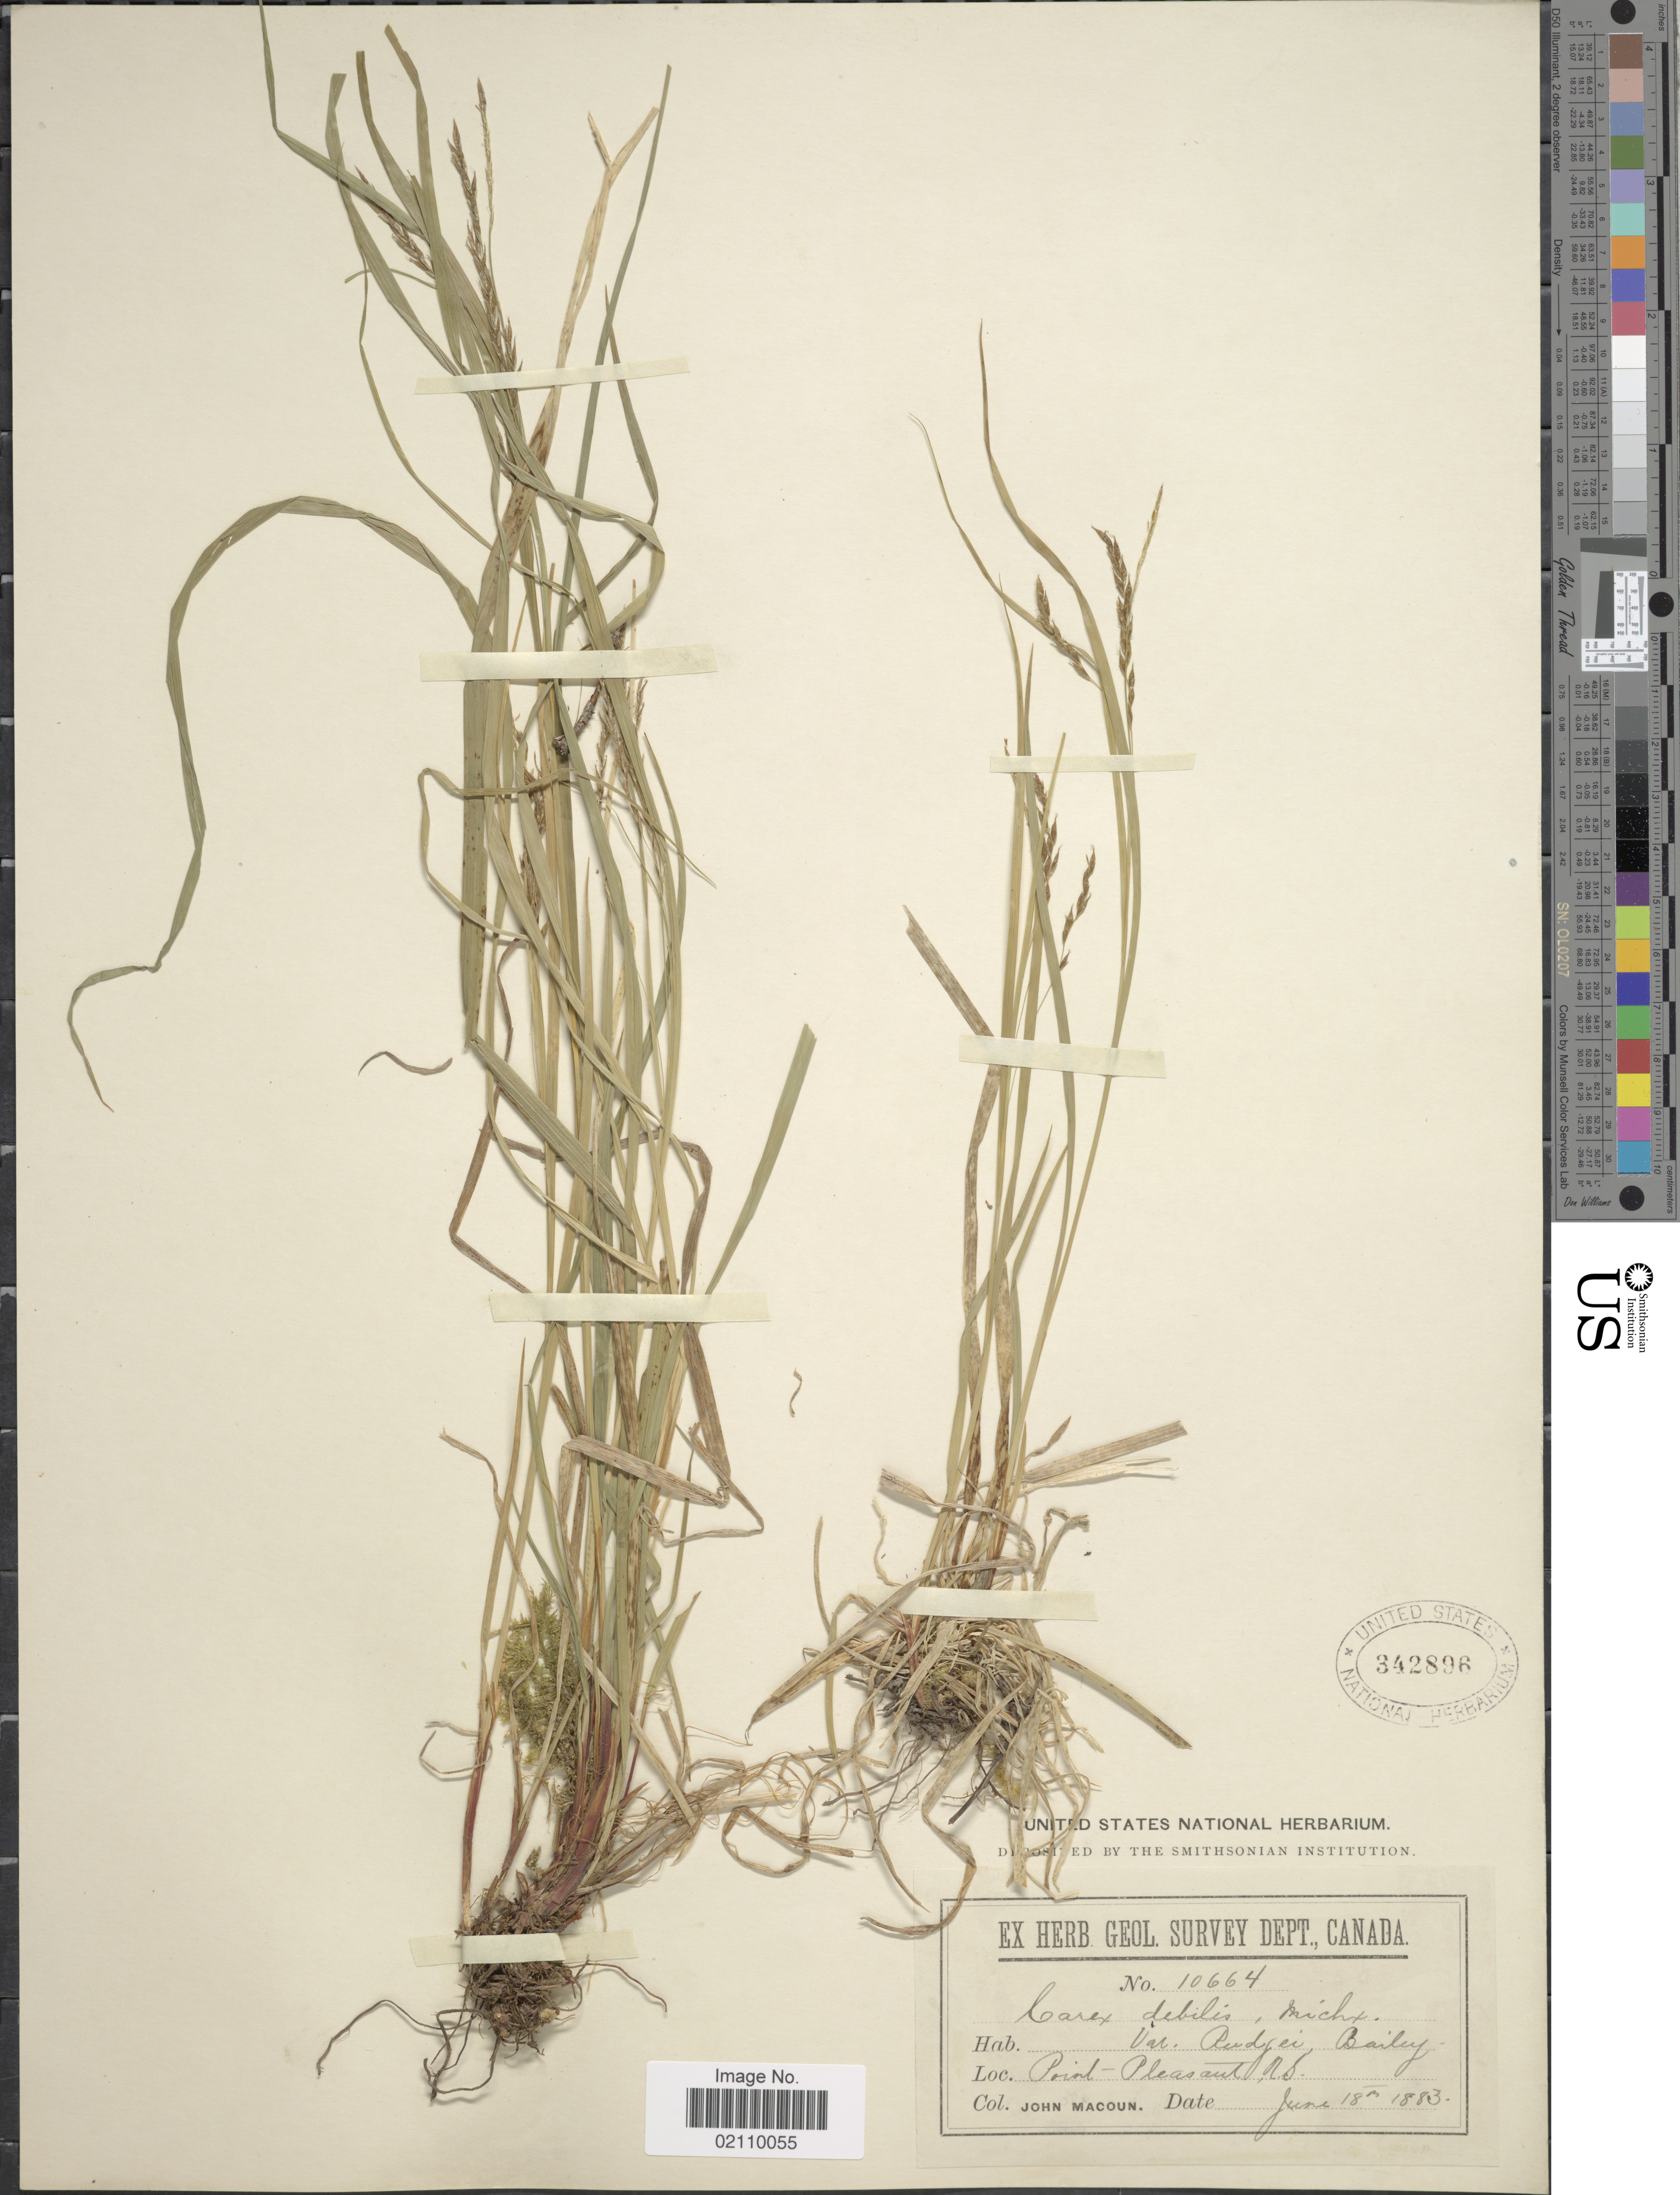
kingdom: Plantae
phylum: Tracheophyta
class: Liliopsida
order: Poales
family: Cyperaceae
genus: Carex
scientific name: Carex flexuosa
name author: Muhl. ex Willd.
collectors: J. Macoun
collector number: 10664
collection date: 1883-06-18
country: Canada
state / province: Nova Scotia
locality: Point-Pleasant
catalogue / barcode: US 342896